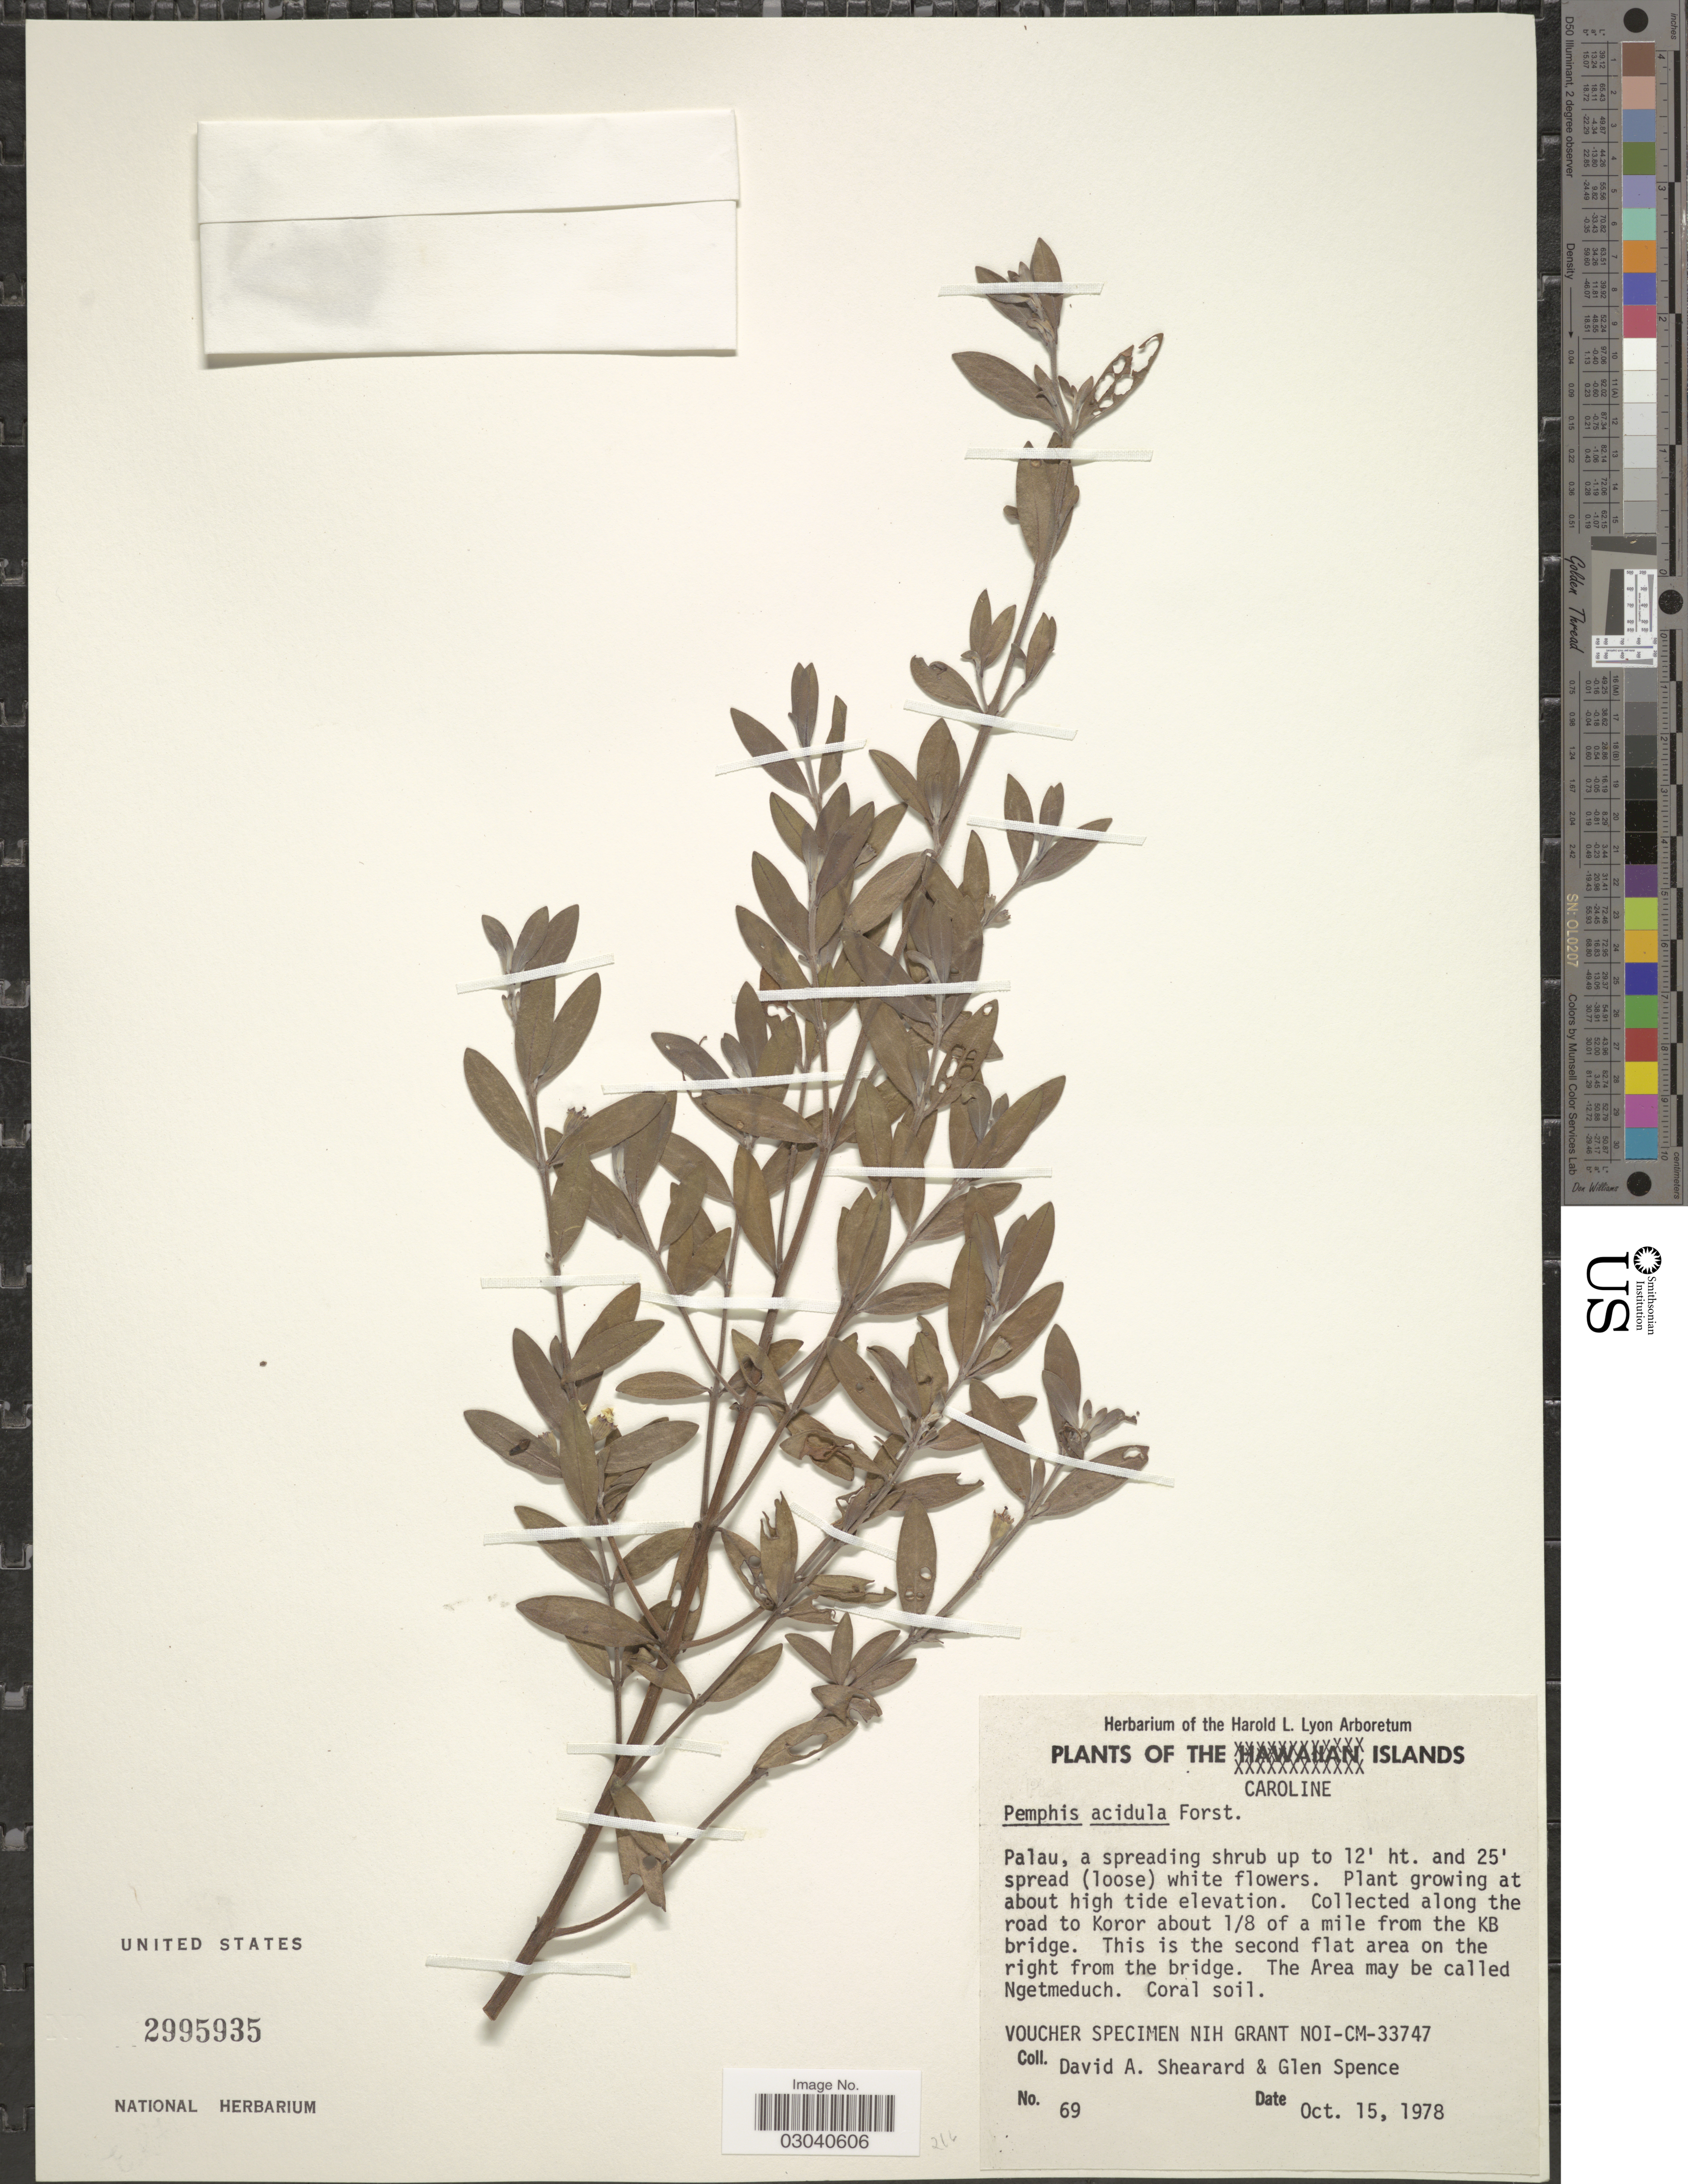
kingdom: Plantae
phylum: Tracheophyta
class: Magnoliopsida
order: Myrtales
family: Lythraceae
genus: Pemphis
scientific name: Pemphis acidula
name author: J.R. Forst. & G. Forst.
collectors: D. Shearard & G. Spence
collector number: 69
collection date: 1978-10-15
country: Palau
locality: Caroline Islands. Palau. Along the road to Koror about 1/8 of a mile from the KB bridge.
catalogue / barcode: US 2995935